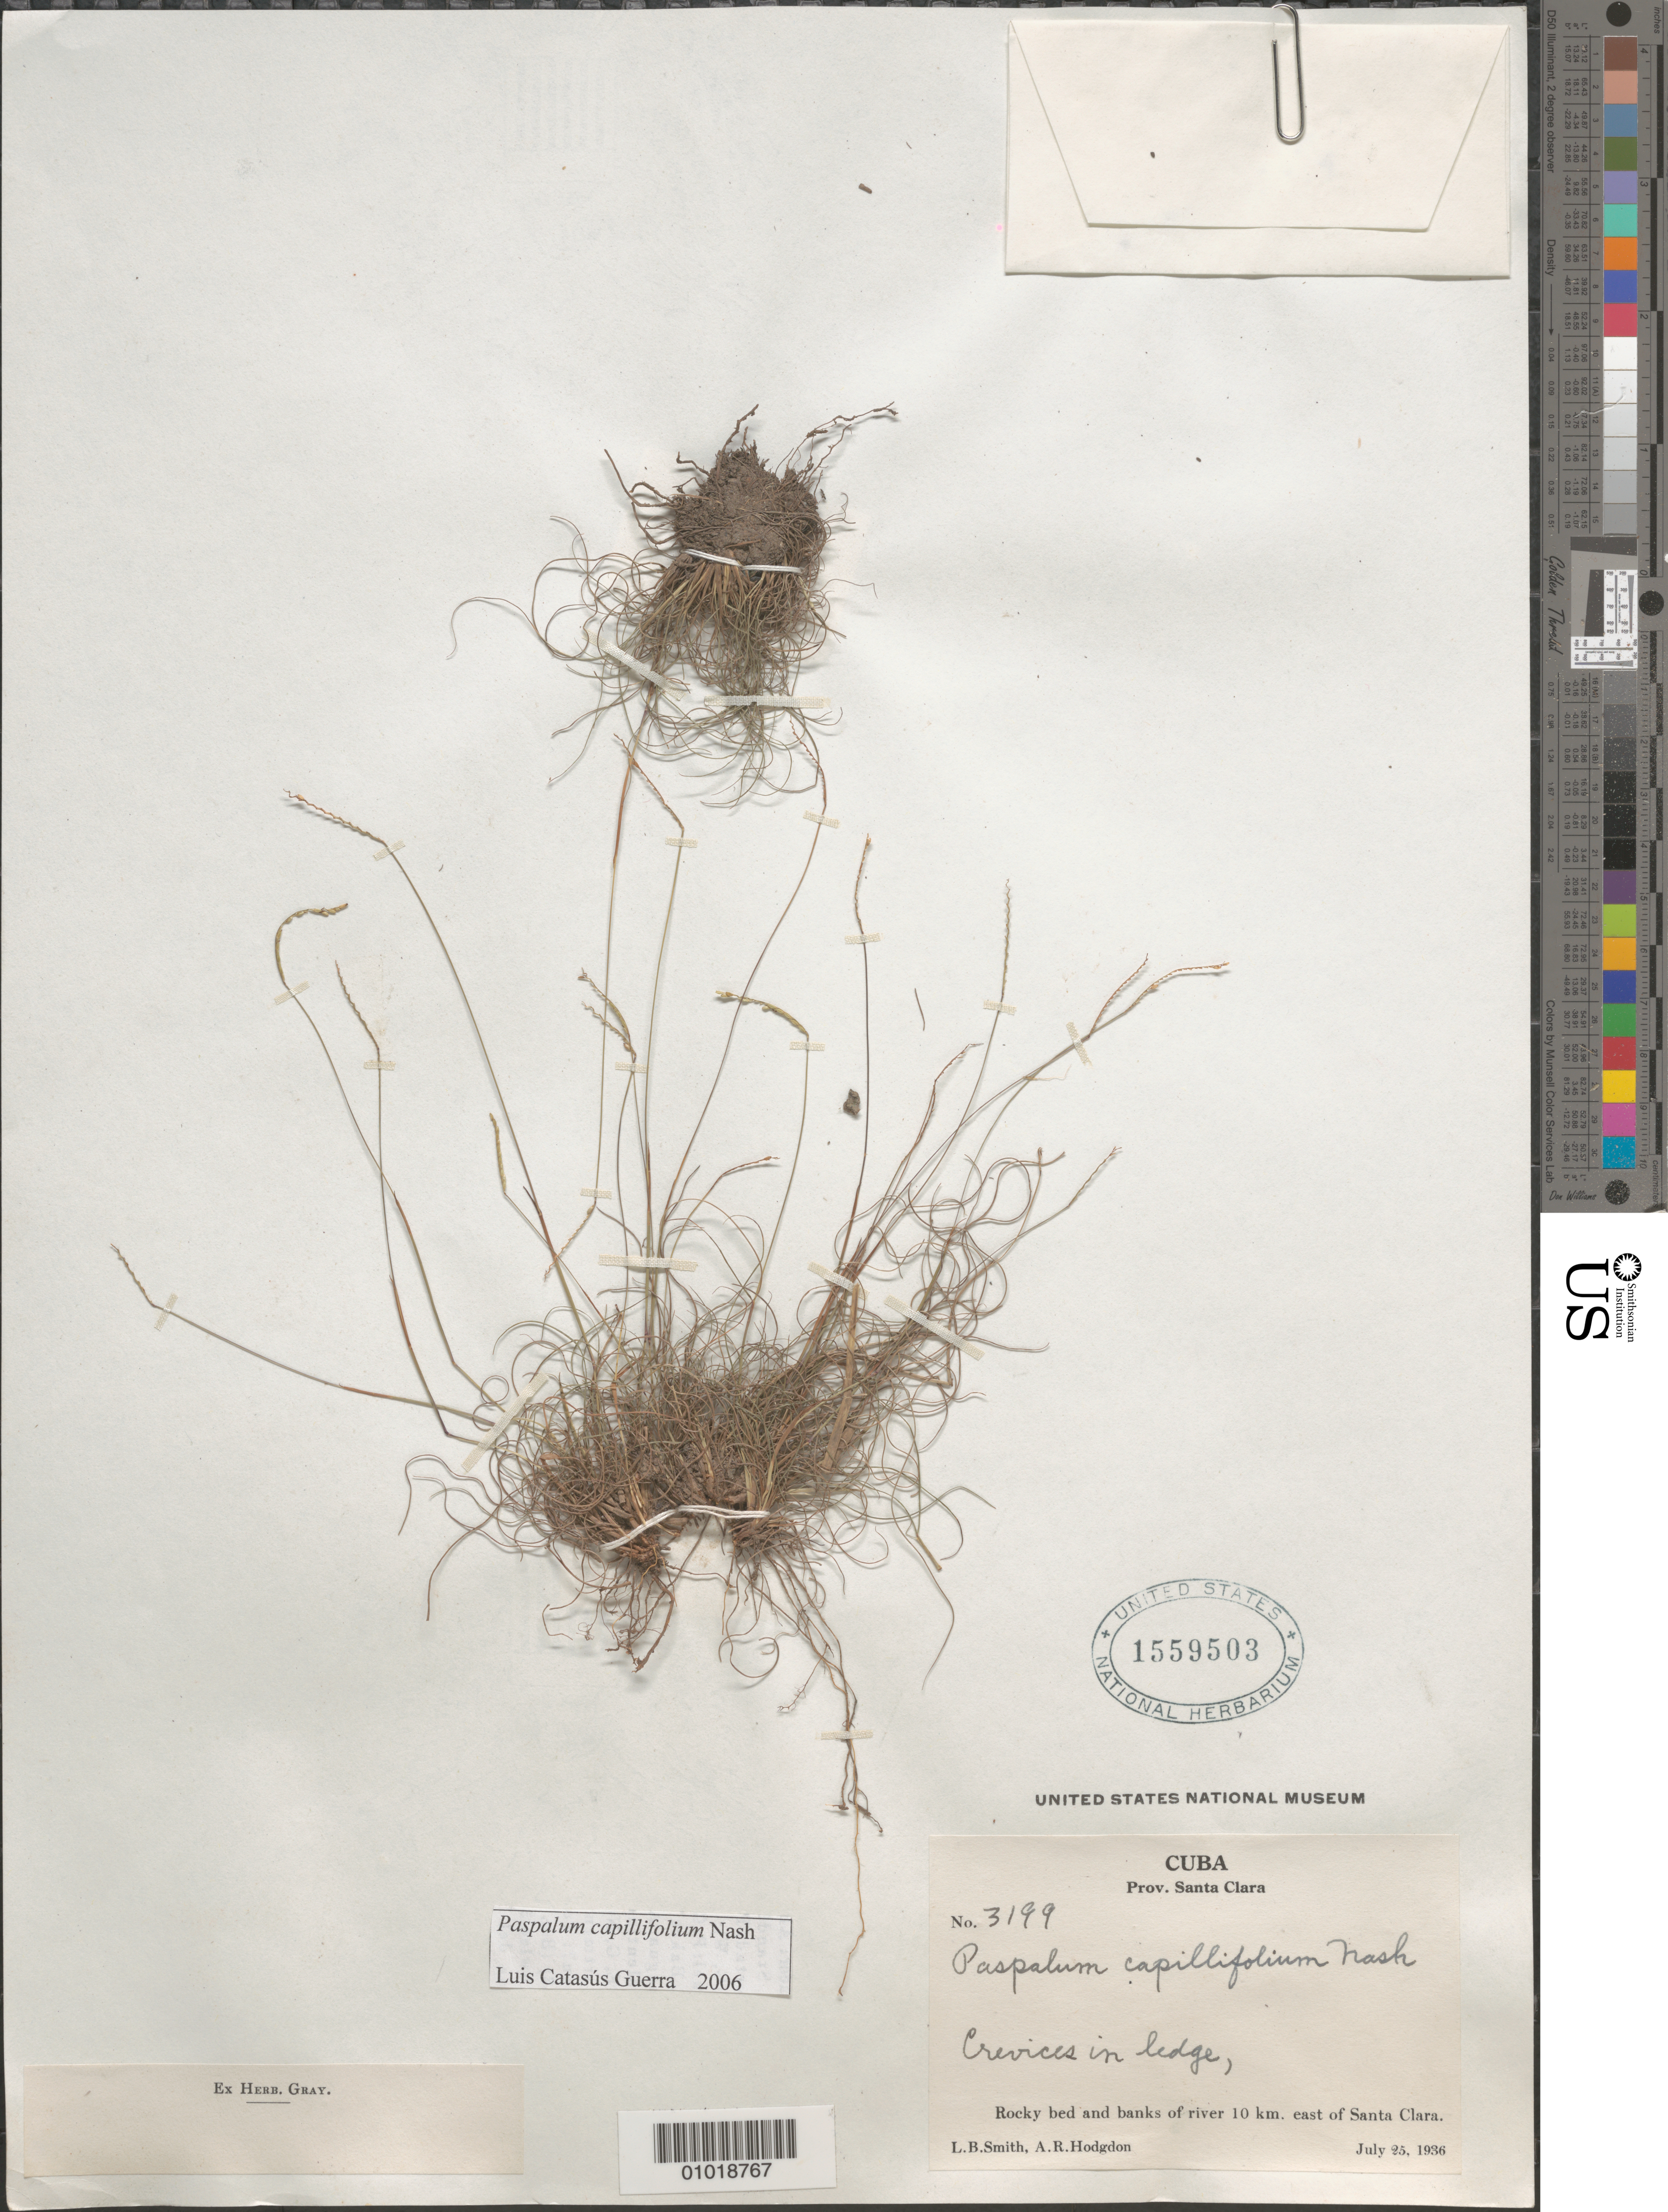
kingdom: Plantae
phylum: Tracheophyta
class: Liliopsida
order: Poales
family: Poaceae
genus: Paspalum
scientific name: Paspalum capillifolium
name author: Nash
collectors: L. Smith & A. R. Hodgdon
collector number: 3199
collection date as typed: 25 Jul 1936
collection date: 1936-07-25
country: Cuba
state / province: Villa Clara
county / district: Santa Clara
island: Cuba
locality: Rocky bed and banks of river 10 km E of Santa Clara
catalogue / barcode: US 1559503